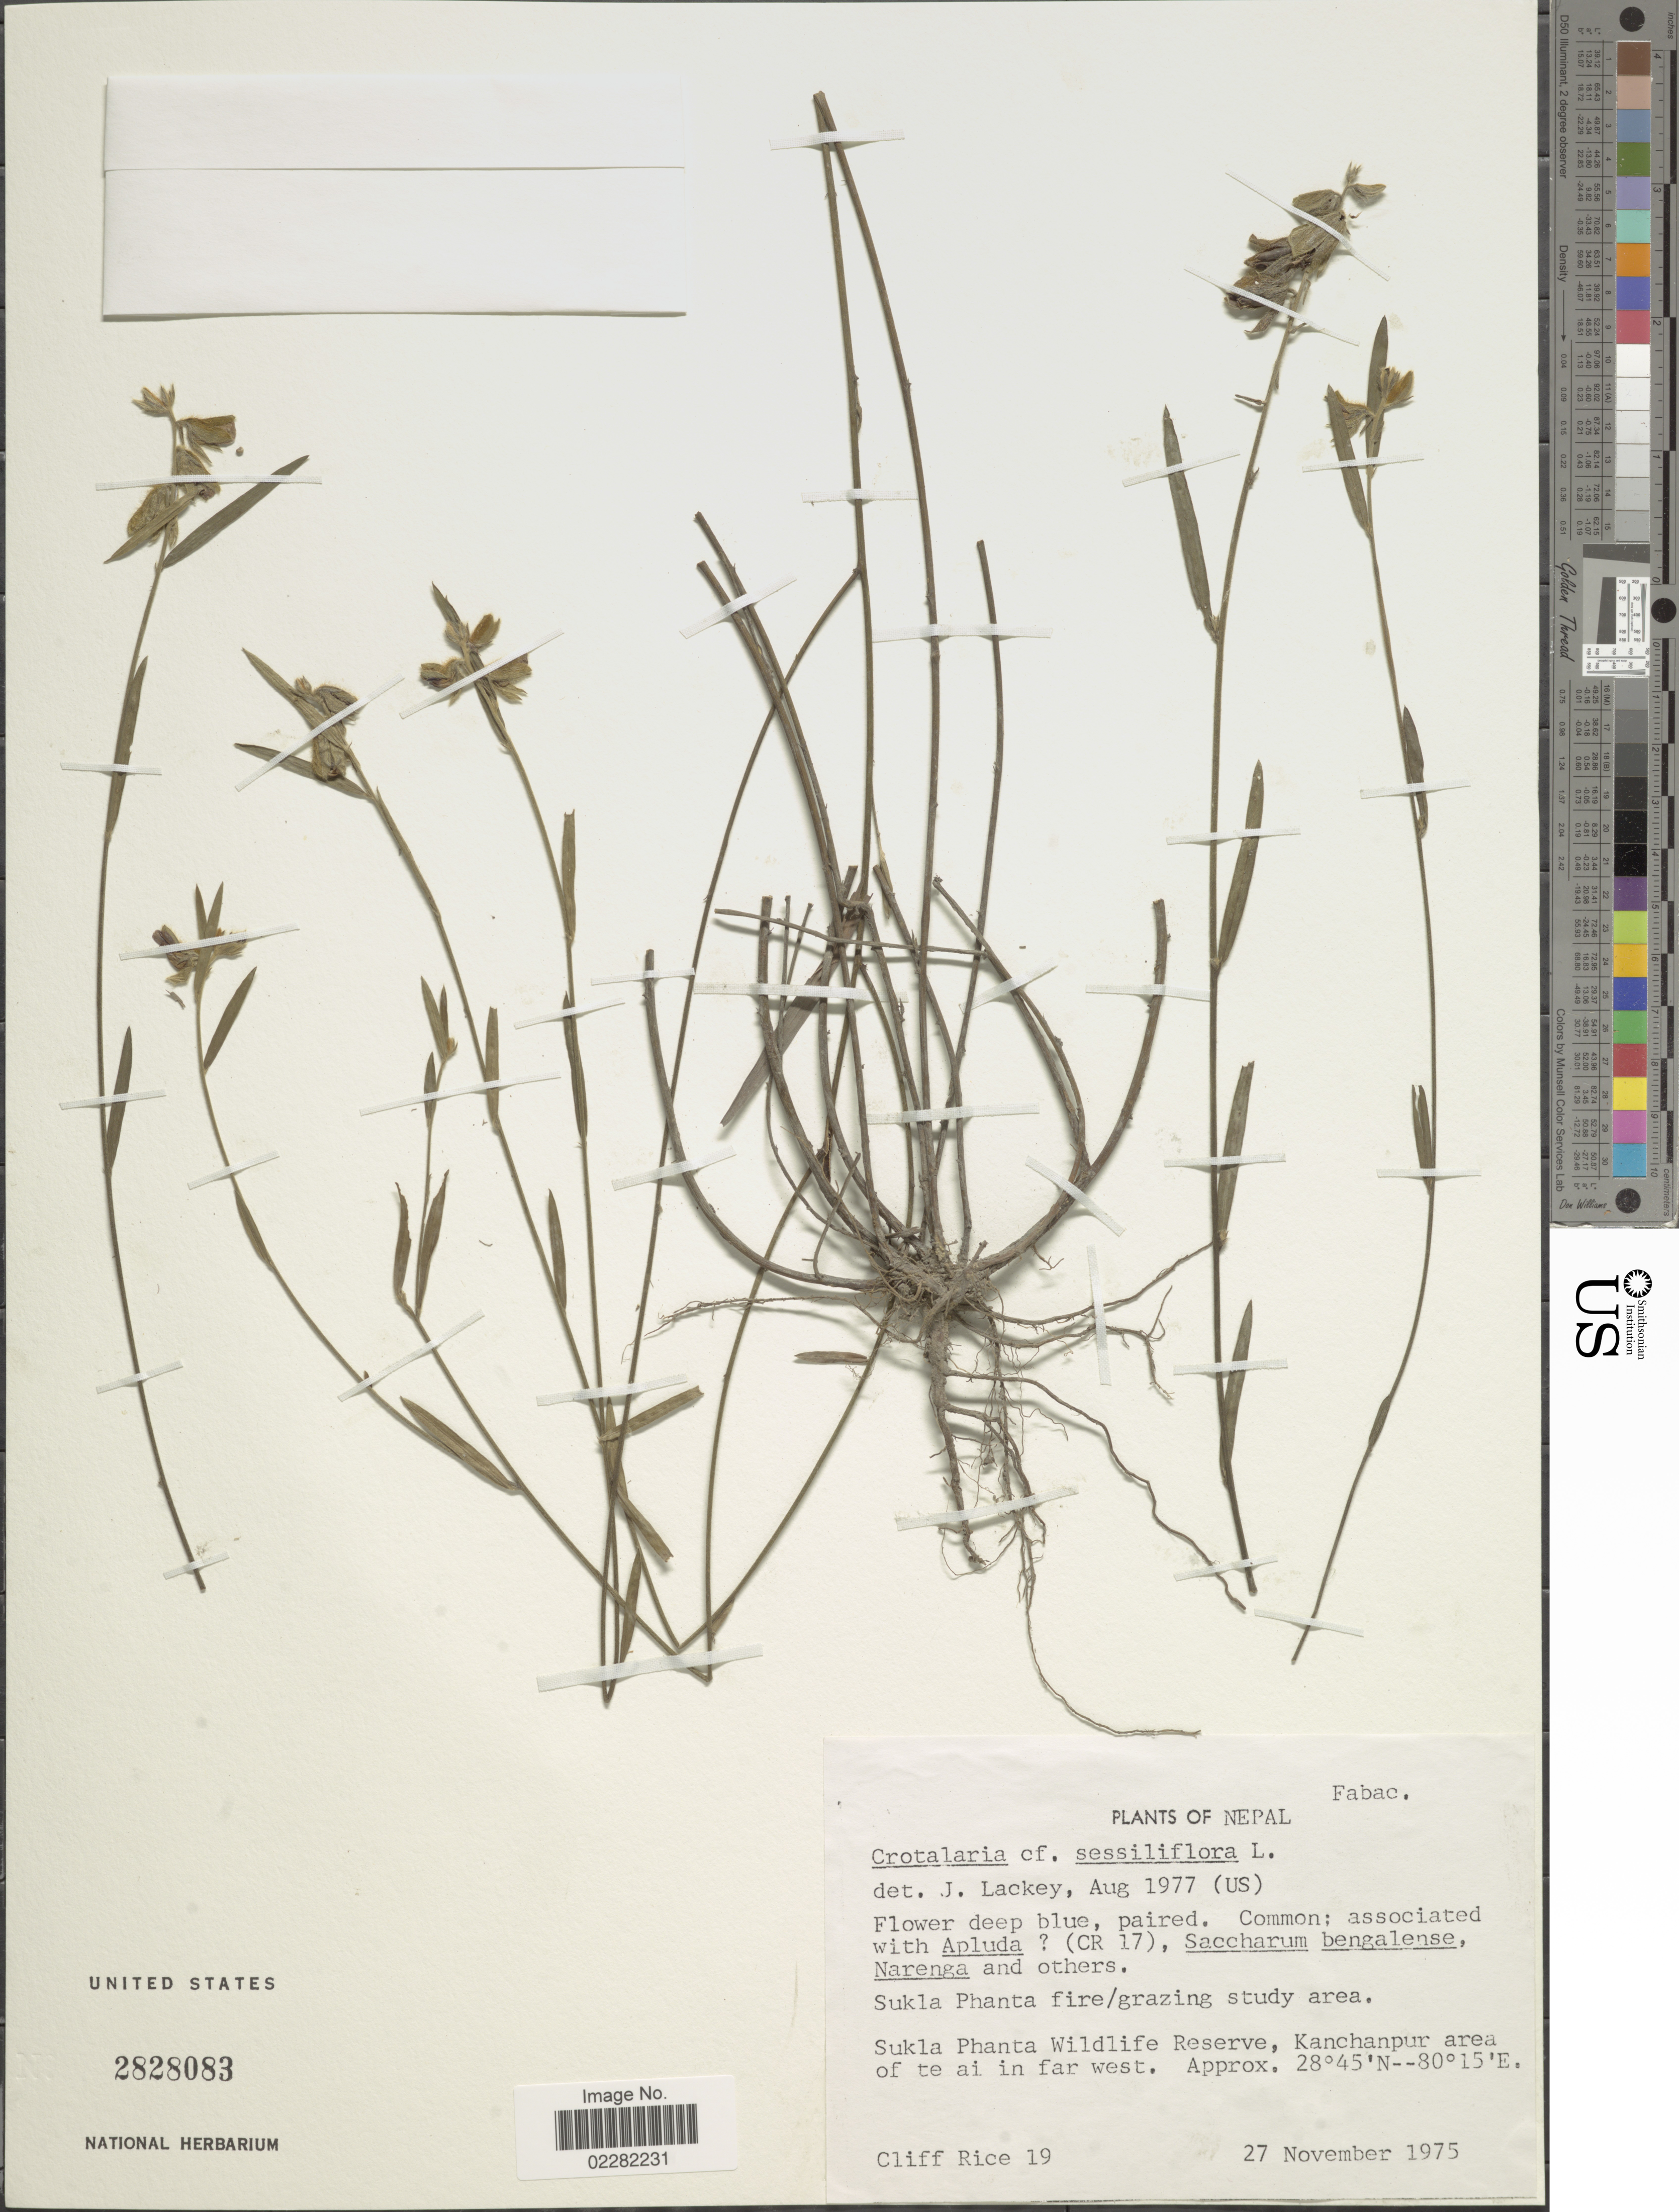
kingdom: Plantae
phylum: Tracheophyta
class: Magnoliopsida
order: Fabales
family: Fabaceae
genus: Crotalaria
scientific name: Crotalaria sessilifolia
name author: L.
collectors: C. Rice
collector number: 19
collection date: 1975-11-27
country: Nepal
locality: Sukla Phanta Wildlife Reserve, Kanchanpur area of te ai in far west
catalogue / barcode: US 2828083